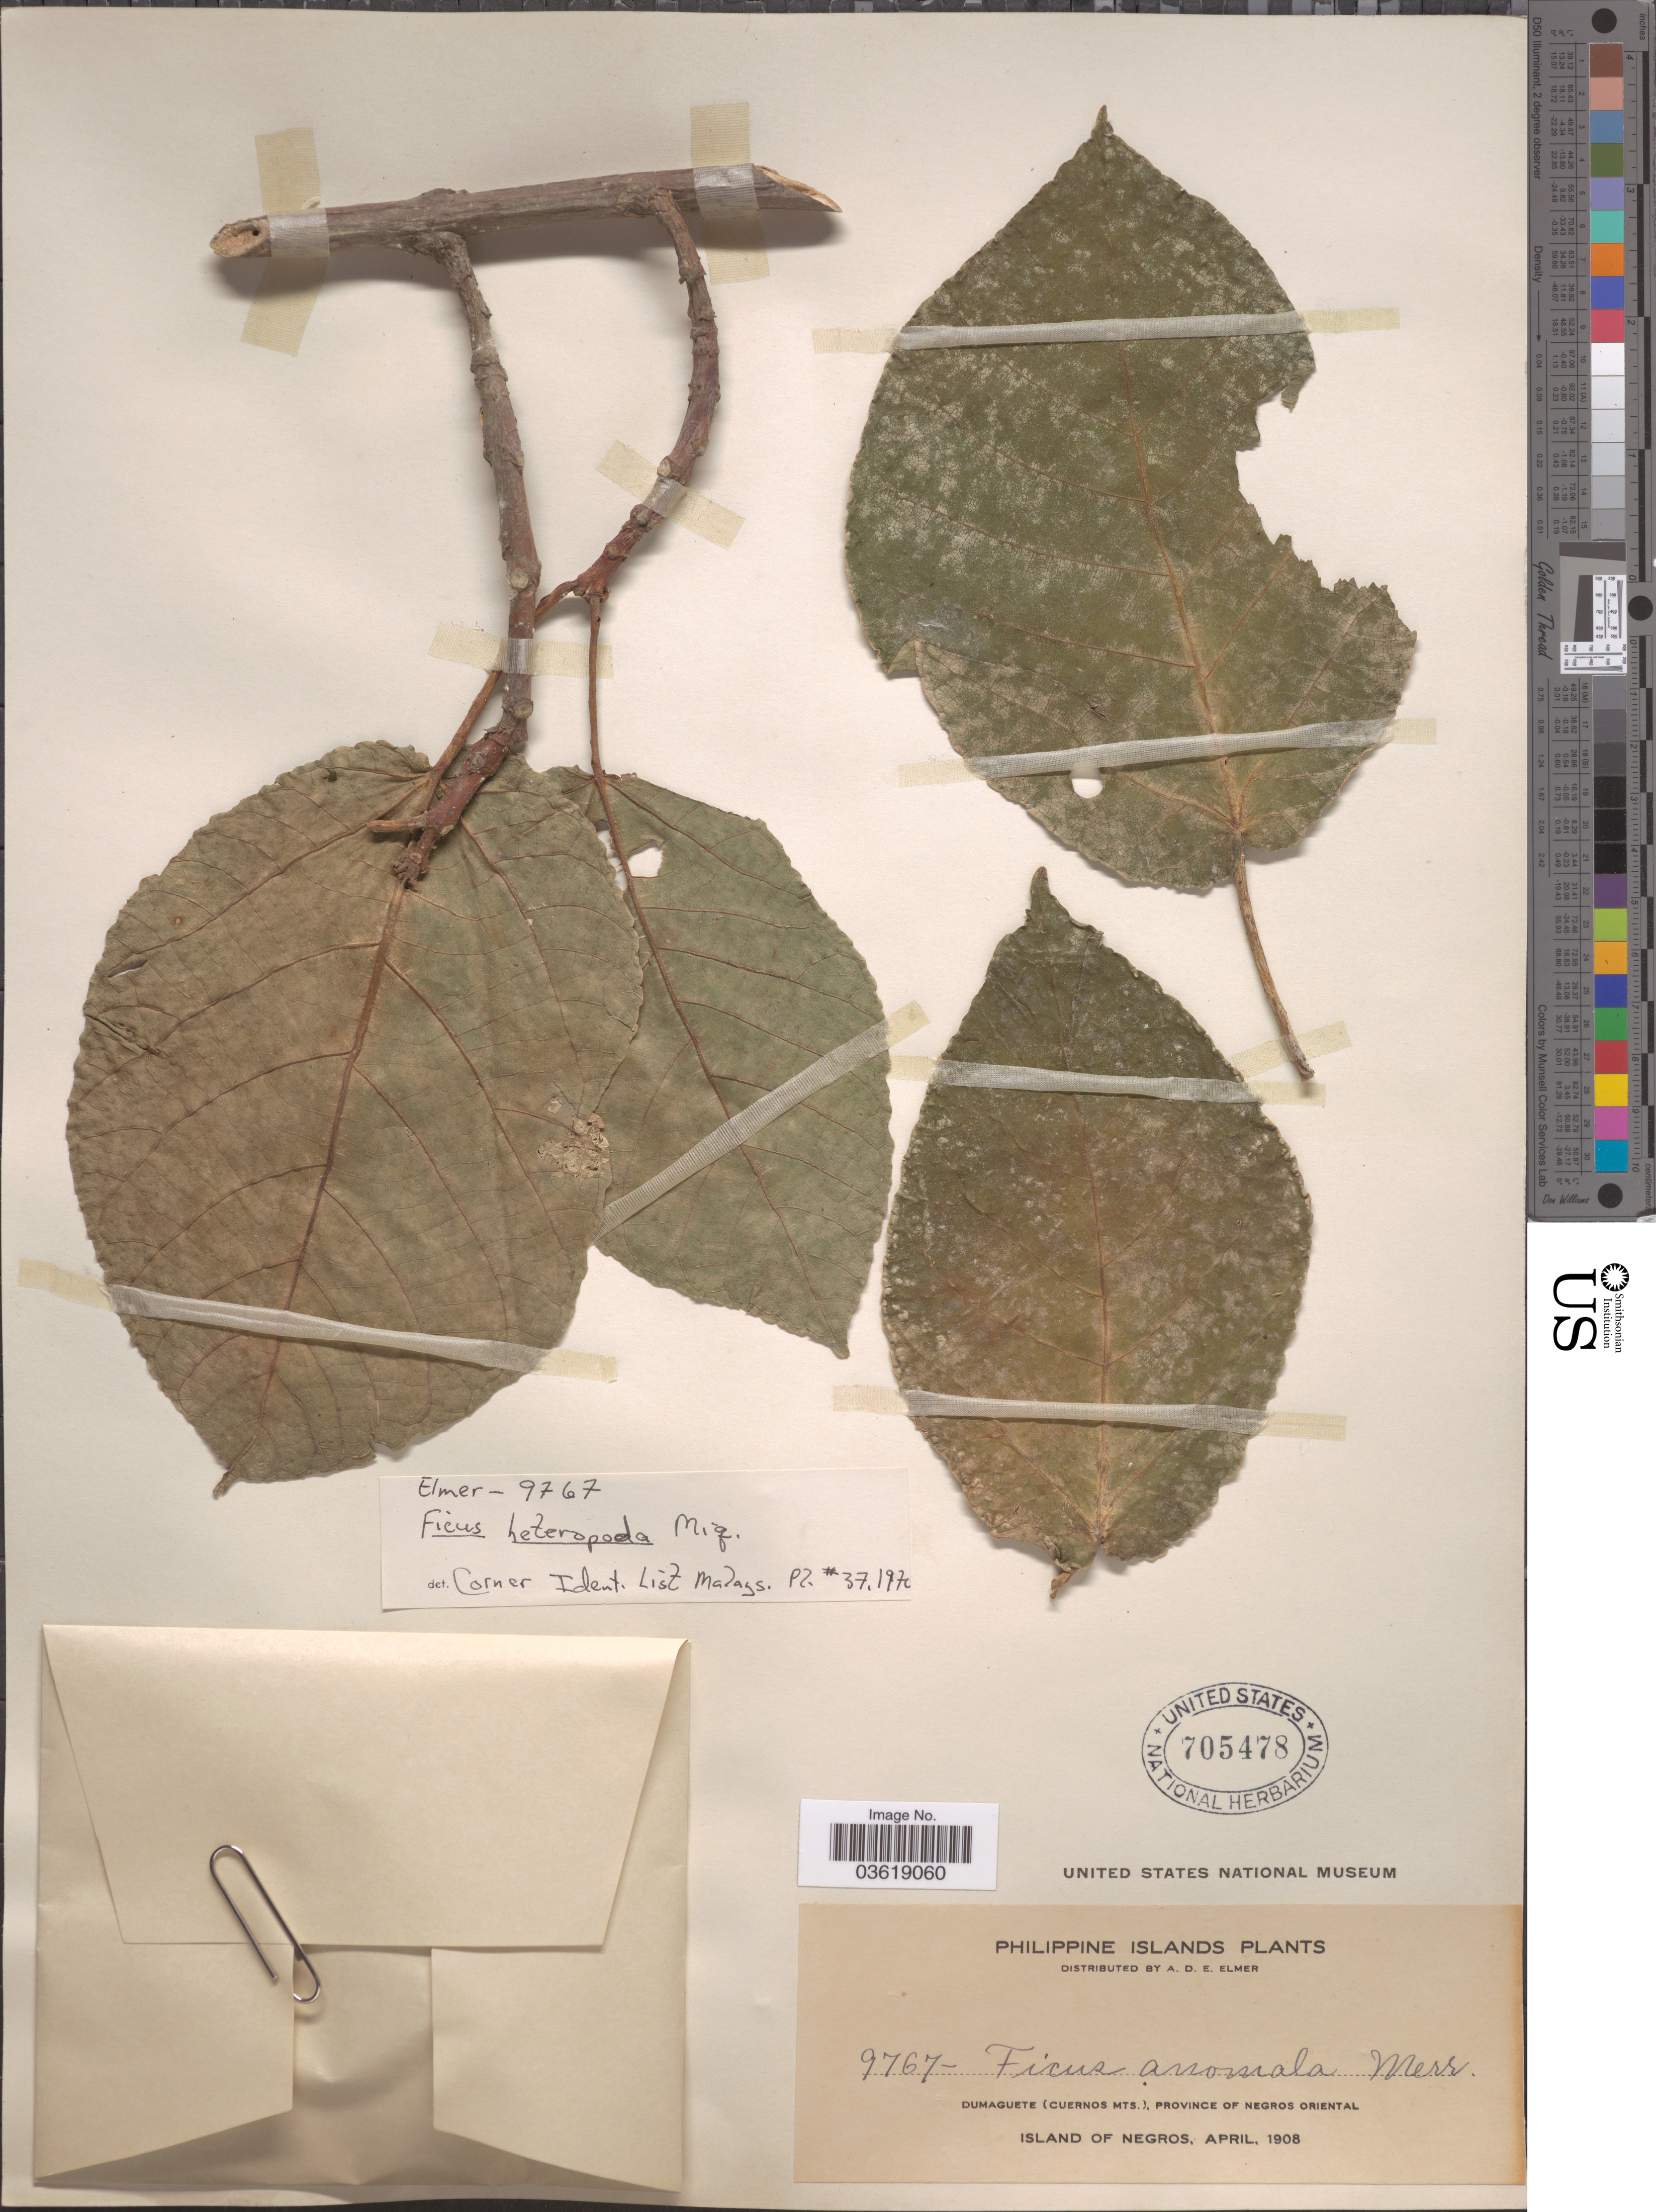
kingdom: Plantae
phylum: Tracheophyta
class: Magnoliopsida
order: Rosales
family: Moraceae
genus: Ficus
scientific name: Ficus heteropoda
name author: Miq.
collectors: A. D. E. Elmer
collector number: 9767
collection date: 1908-04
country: Philippines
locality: Philippine Islands. Dumaguete (Cuernos Mts.), Province of Negros Oriental. Island of Negros.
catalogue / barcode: US 705478